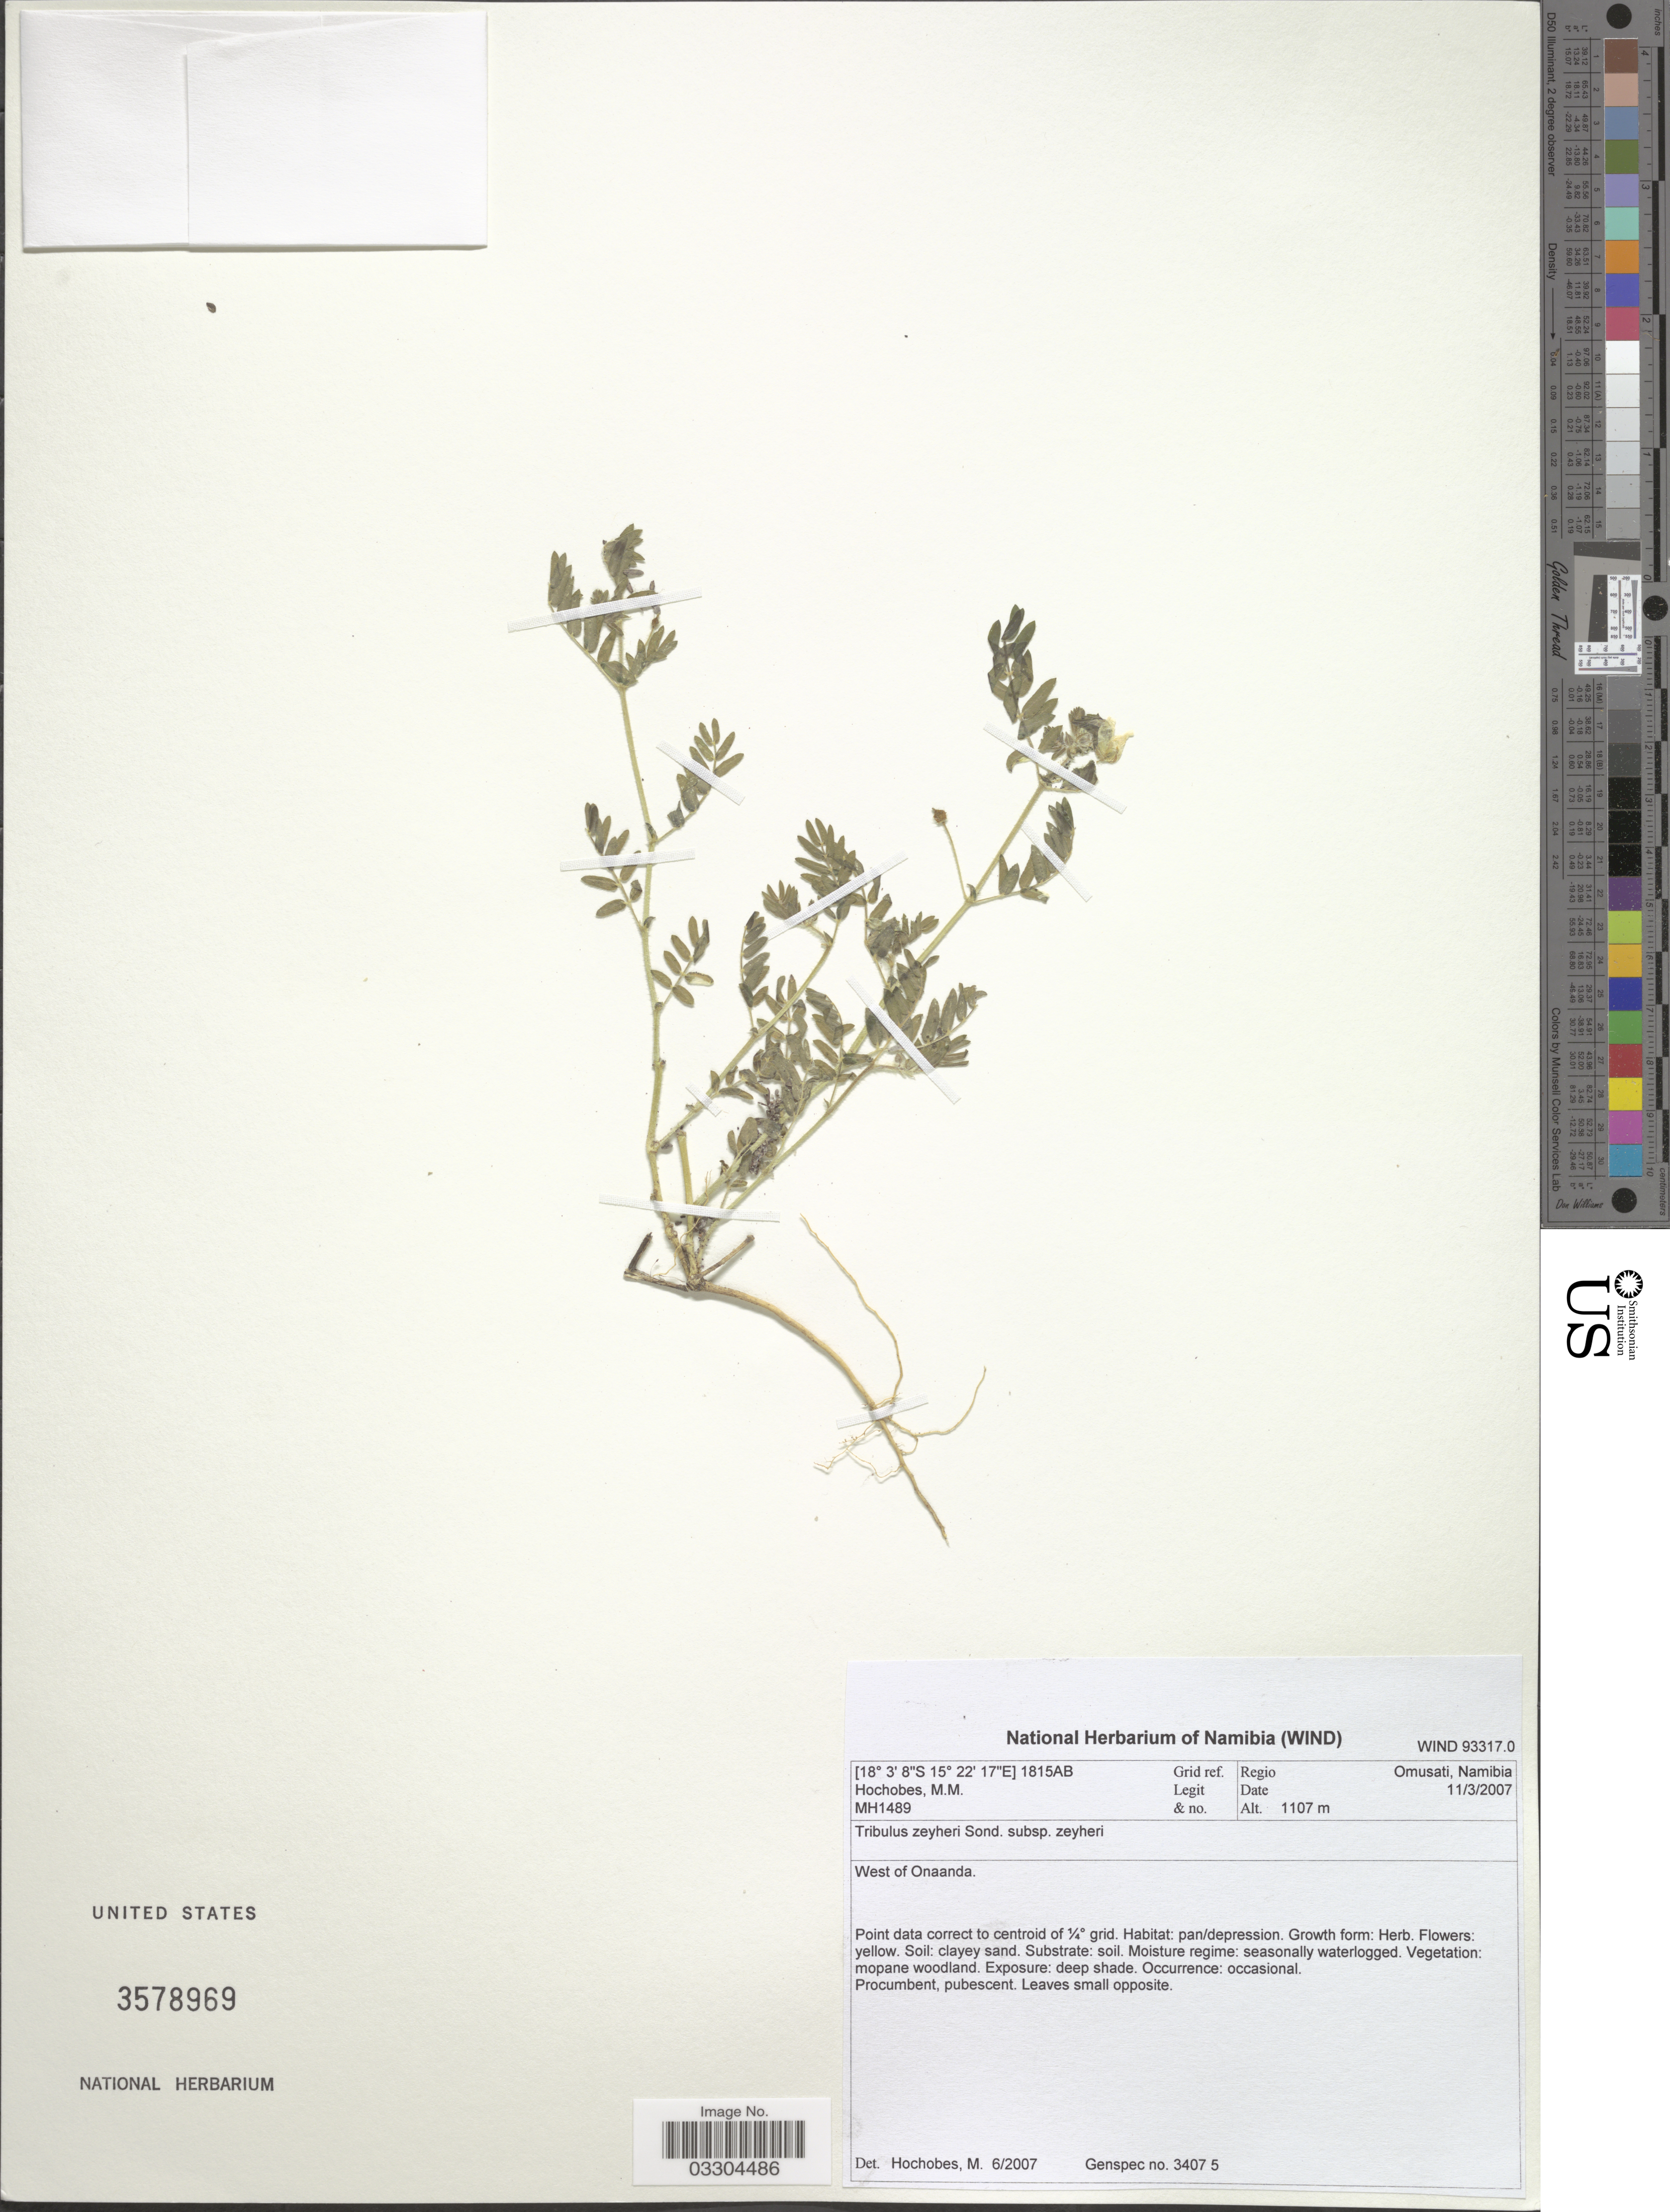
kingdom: Plantae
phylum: Tracheophyta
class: Magnoliopsida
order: Zygophyllales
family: Zygophyllaceae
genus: Tribulus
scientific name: Tribulus zeyheri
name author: Sond.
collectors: M. Hochobes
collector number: MH1489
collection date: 2007-03-11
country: Namibia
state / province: Omusati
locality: Regio Omusati. Grid ref. 1815AB. West of Onaanda.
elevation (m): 1107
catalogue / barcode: US 3578969